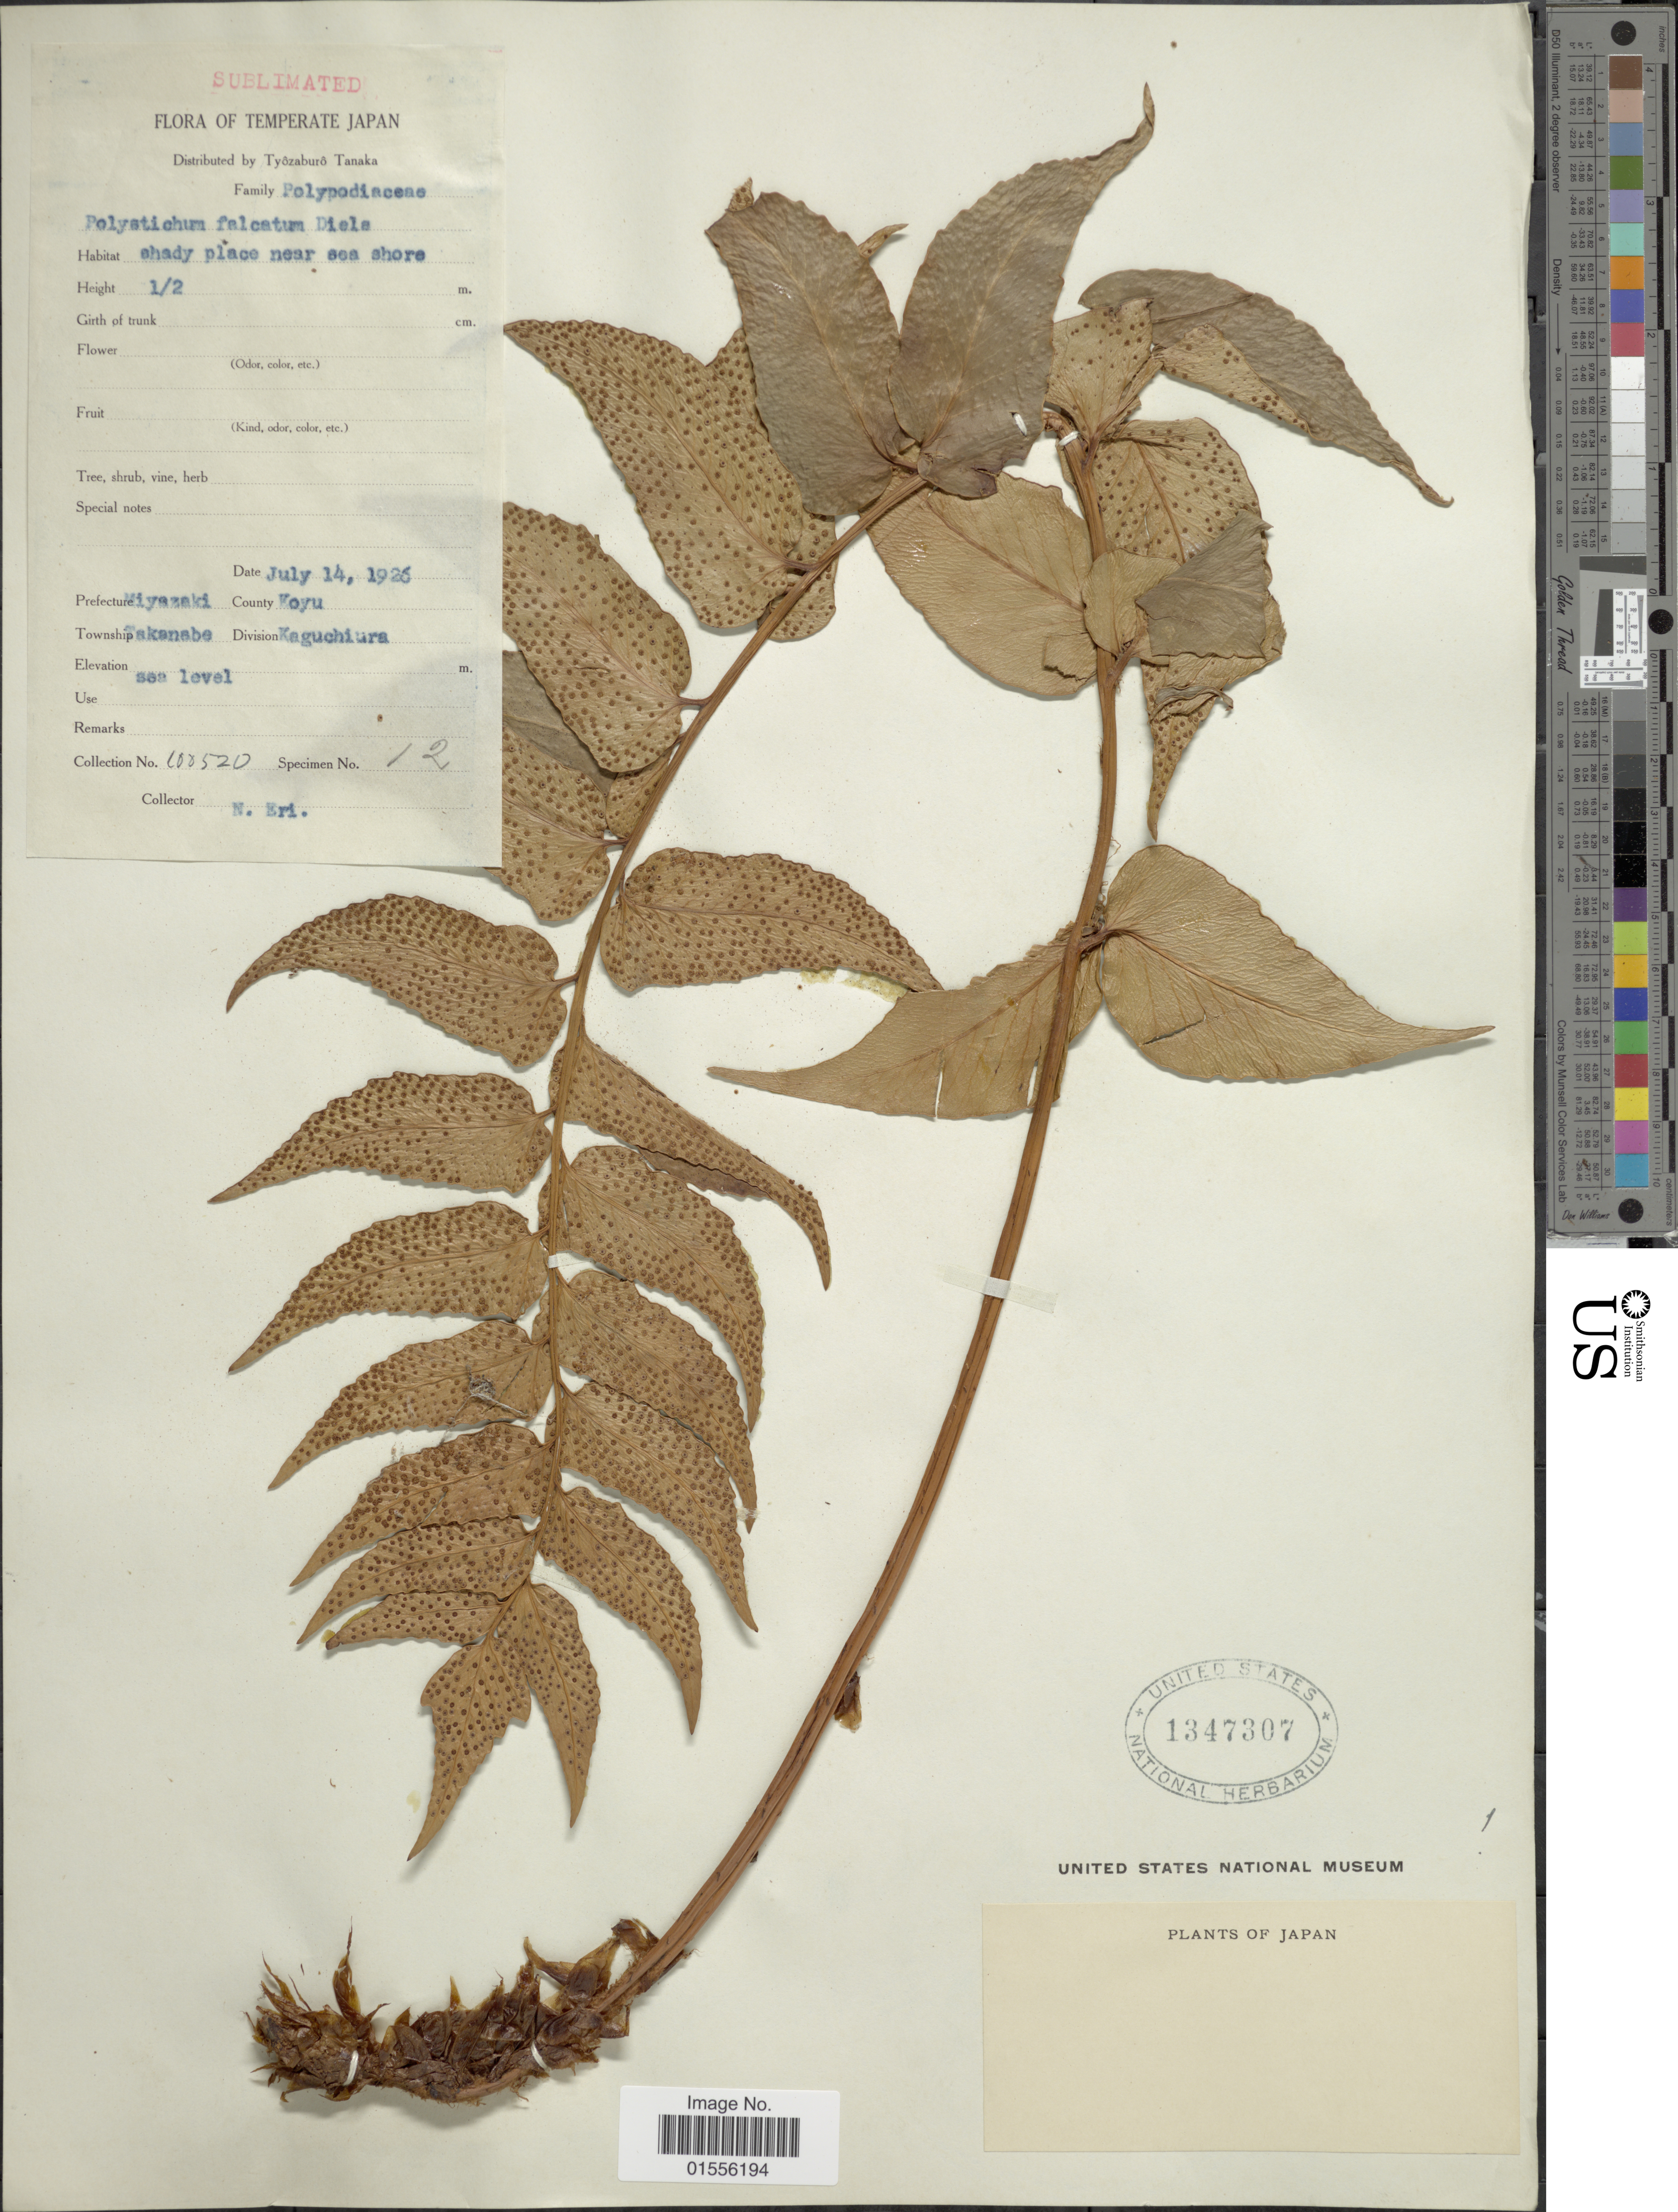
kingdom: Plantae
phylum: Tracheophyta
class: Polypodiopsida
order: Polypodiales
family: Dryopteridaceae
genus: Cyrtomium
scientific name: Cyrtomium falcatum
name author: (L. f.) C. Presl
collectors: N. Eri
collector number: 100520/12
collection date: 1926-07-14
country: Japan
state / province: Miyazaki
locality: Temperate Japan, Prefecture Miyazaki, County Koyu, Township Takanabe, Division Kaguchiura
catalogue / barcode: US 1347307